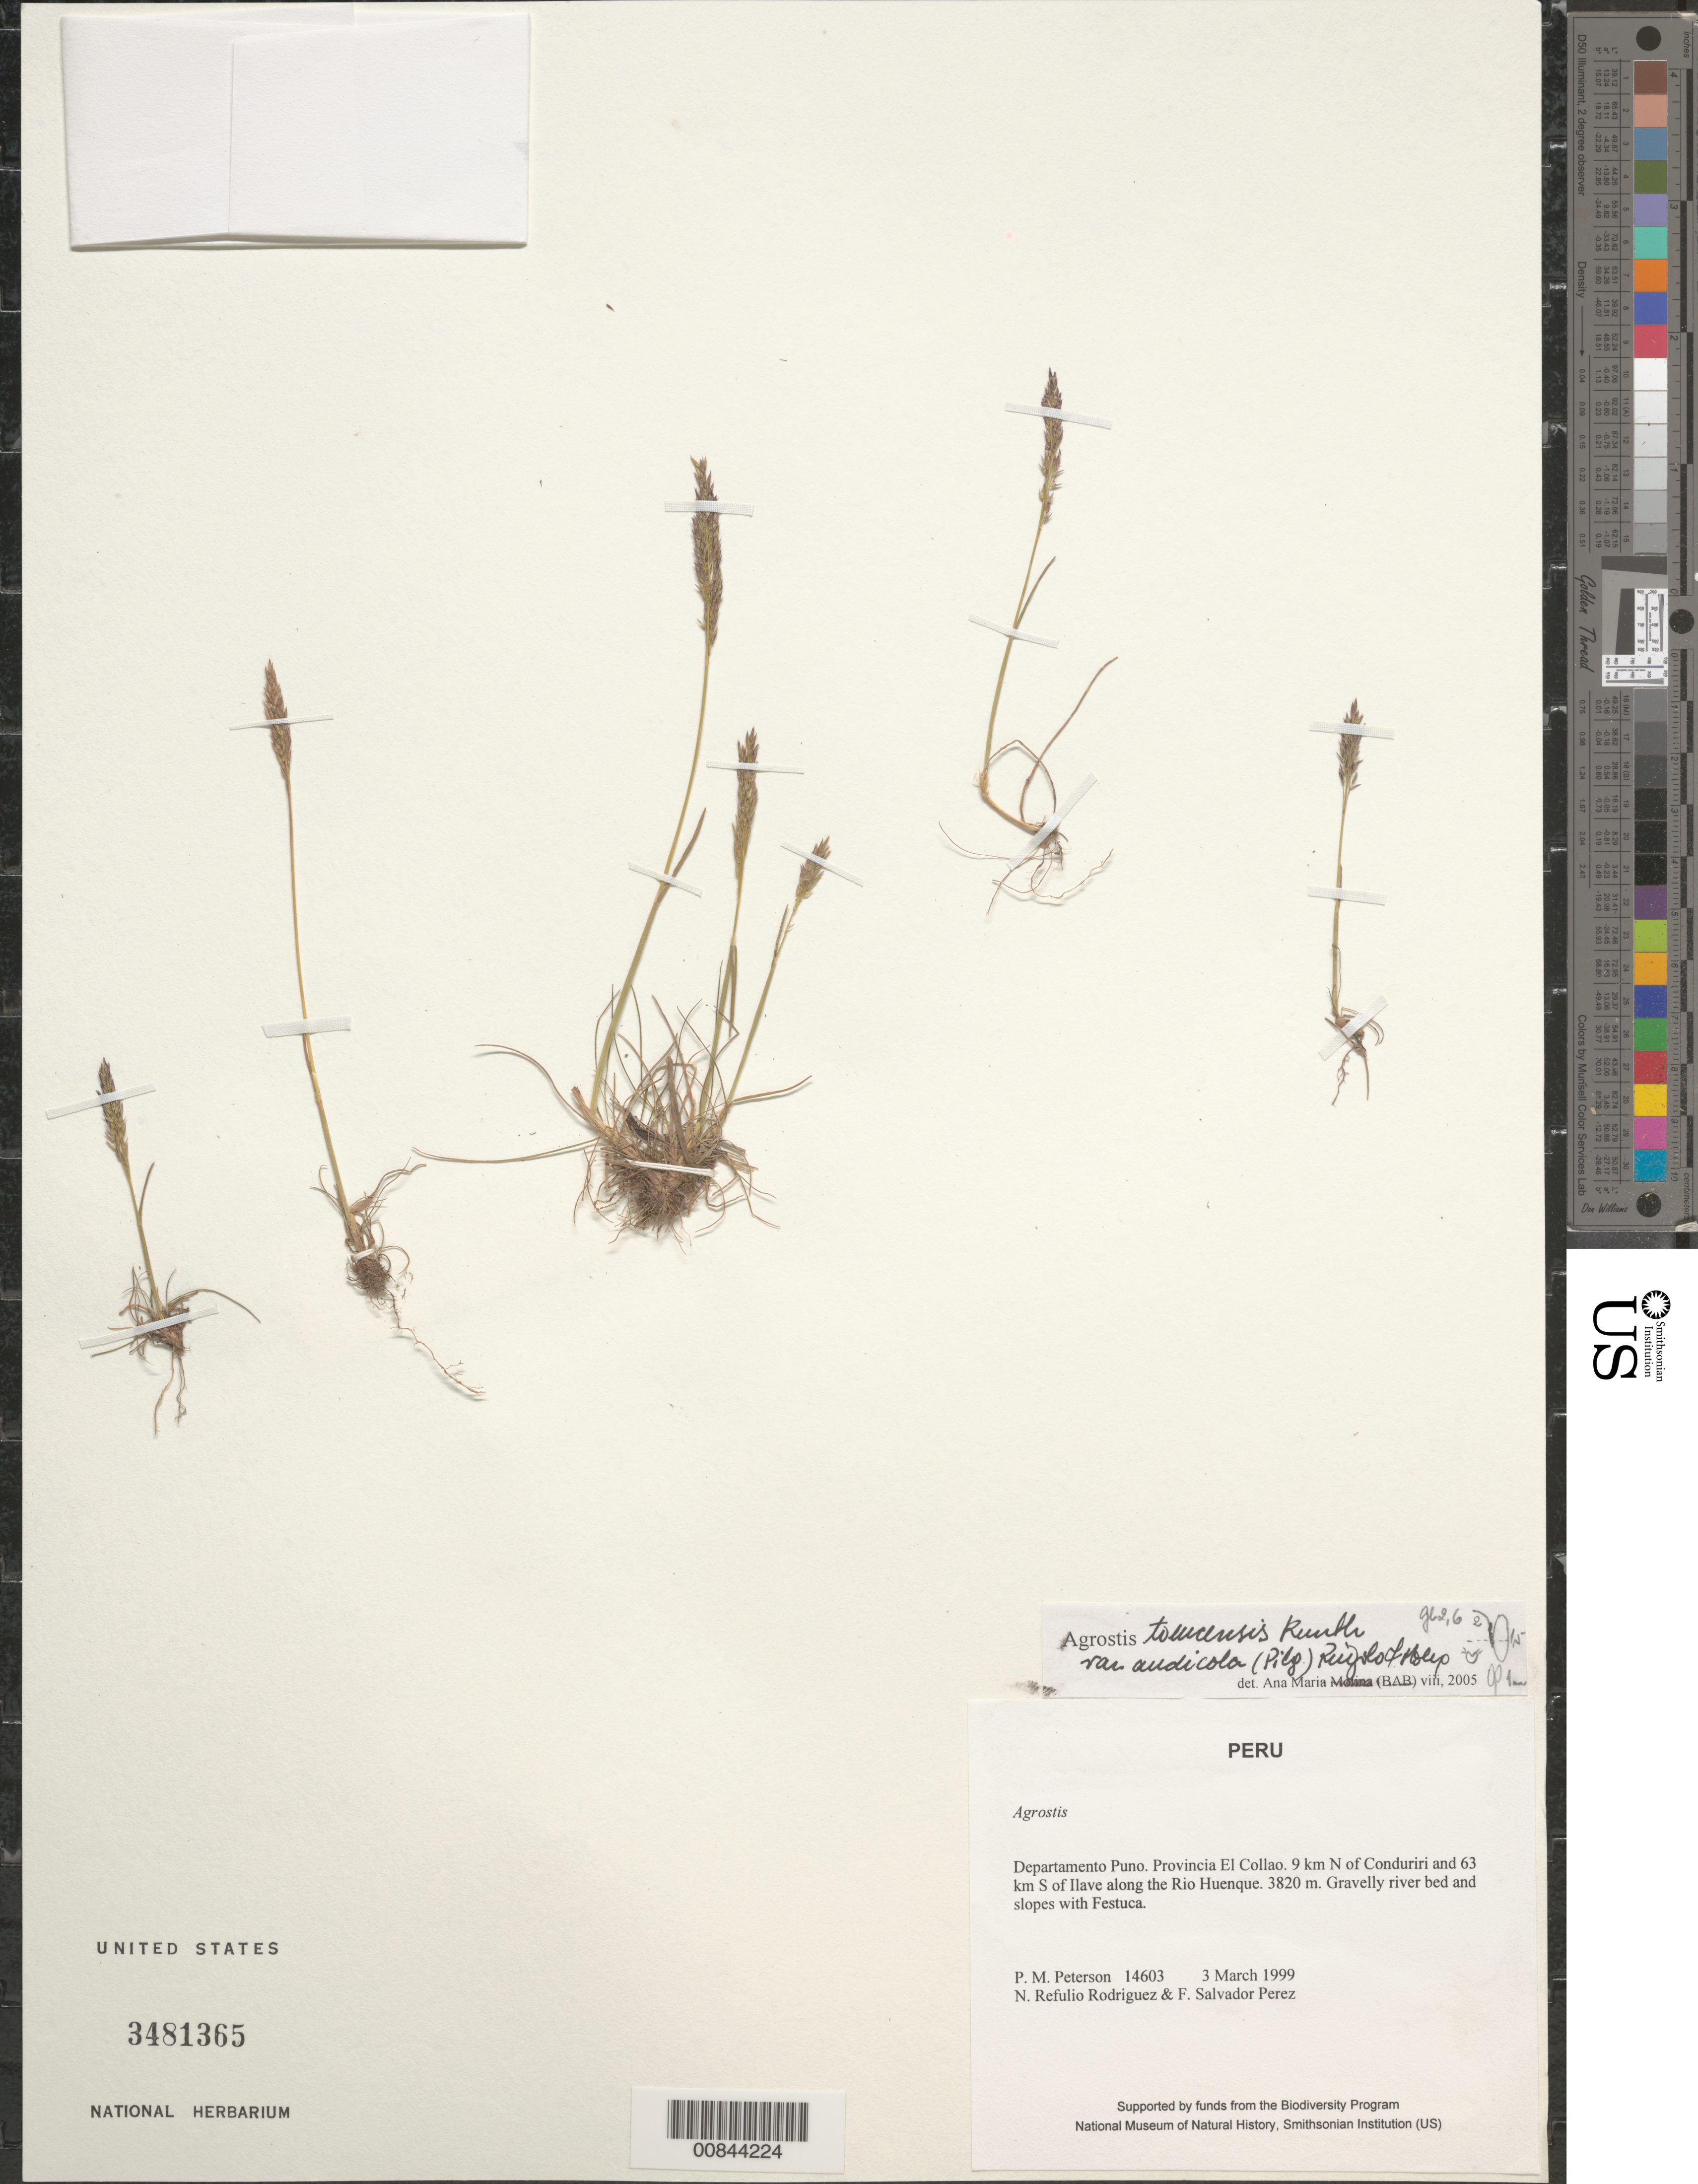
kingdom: Plantae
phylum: Tracheophyta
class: Liliopsida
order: Poales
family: Poaceae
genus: Agrostis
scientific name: Agrostis tolucensis var. andicola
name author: (Pilg.) Rúgolo & A.M. Molina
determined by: Molina, Ana M. de R.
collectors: P. M. Peterson, N. Refulio-Rodríguez & F. Salvador Perez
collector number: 14603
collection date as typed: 03 Mar 1999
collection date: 1999-03-03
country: Peru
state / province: Puno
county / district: El Collao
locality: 9 km N of Conduriri and 63 km S of Ilave along the Rio Huenque.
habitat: Gravelly river bed and slopes with Festuca.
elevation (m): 3820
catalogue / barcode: US 3481365